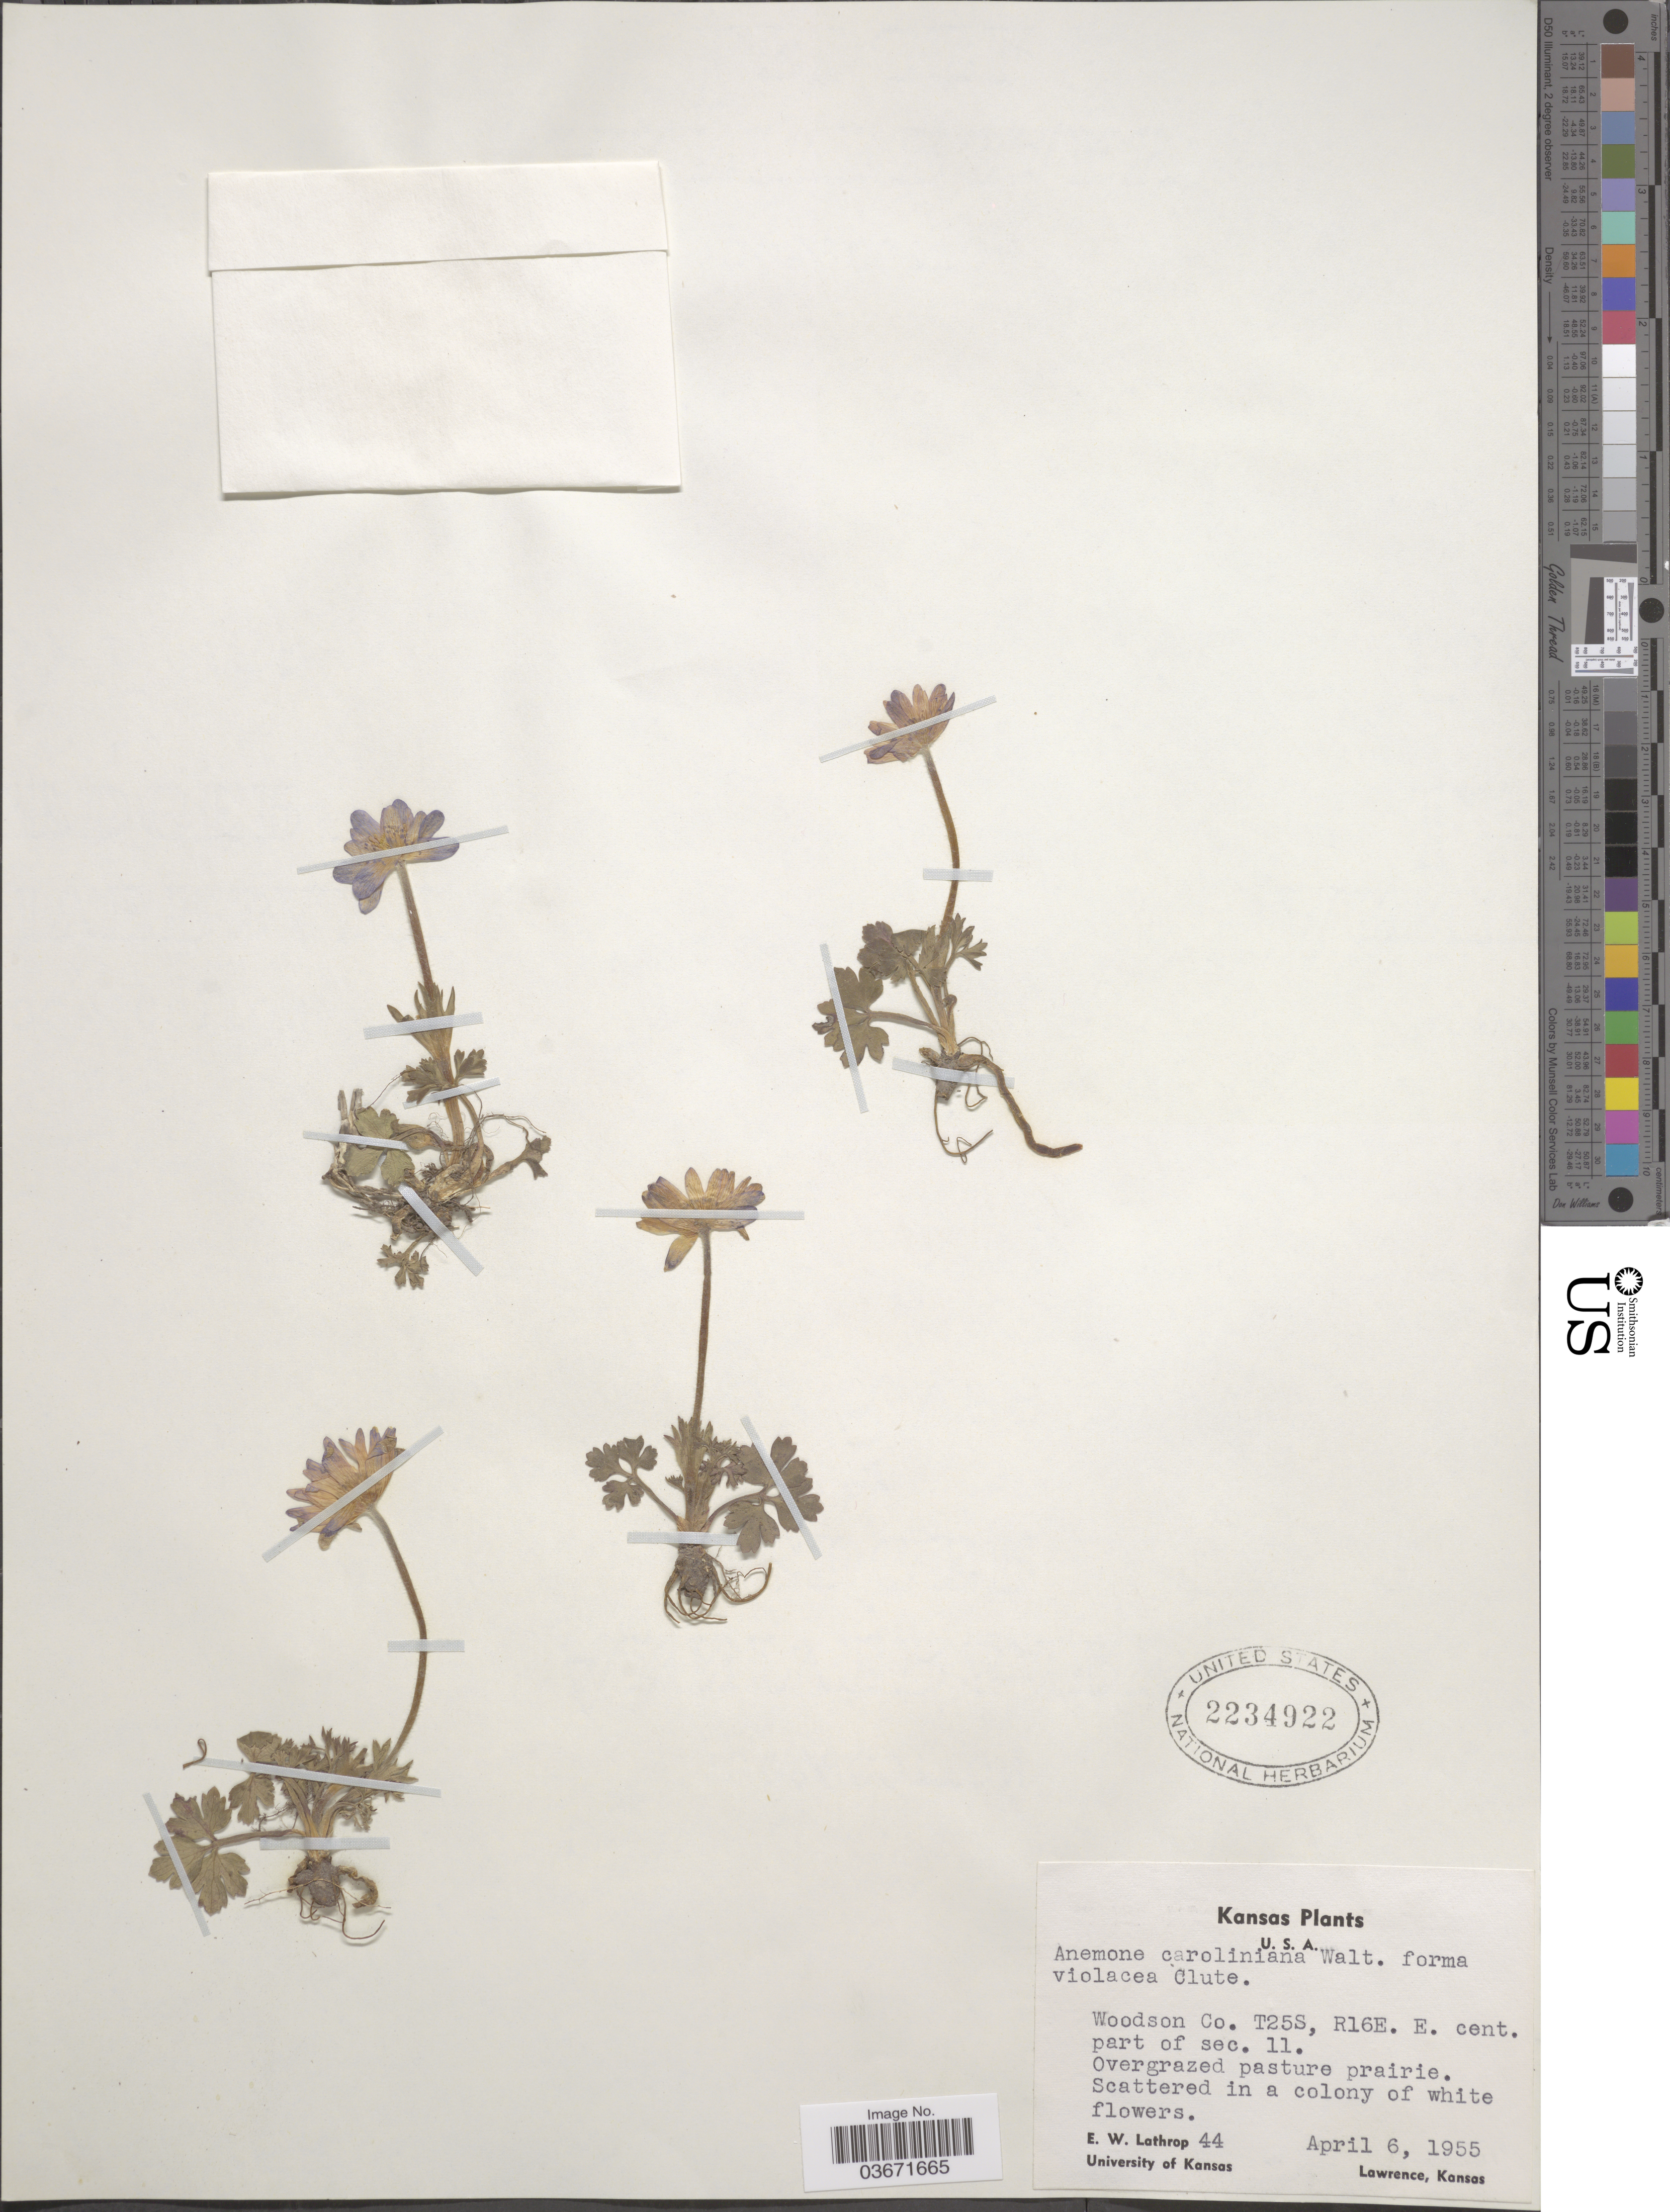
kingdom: Plantae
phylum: Tracheophyta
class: Magnoliopsida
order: Ranunculales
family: Ranunculaceae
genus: Anemone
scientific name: Anemone caroliniana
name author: Walter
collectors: E. W. Lathrop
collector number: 44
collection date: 1955-04-06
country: United States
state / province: Kansas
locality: Woodson Co. T25S, R16E. E. cent. part of sec. 11.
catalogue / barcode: US 2234922